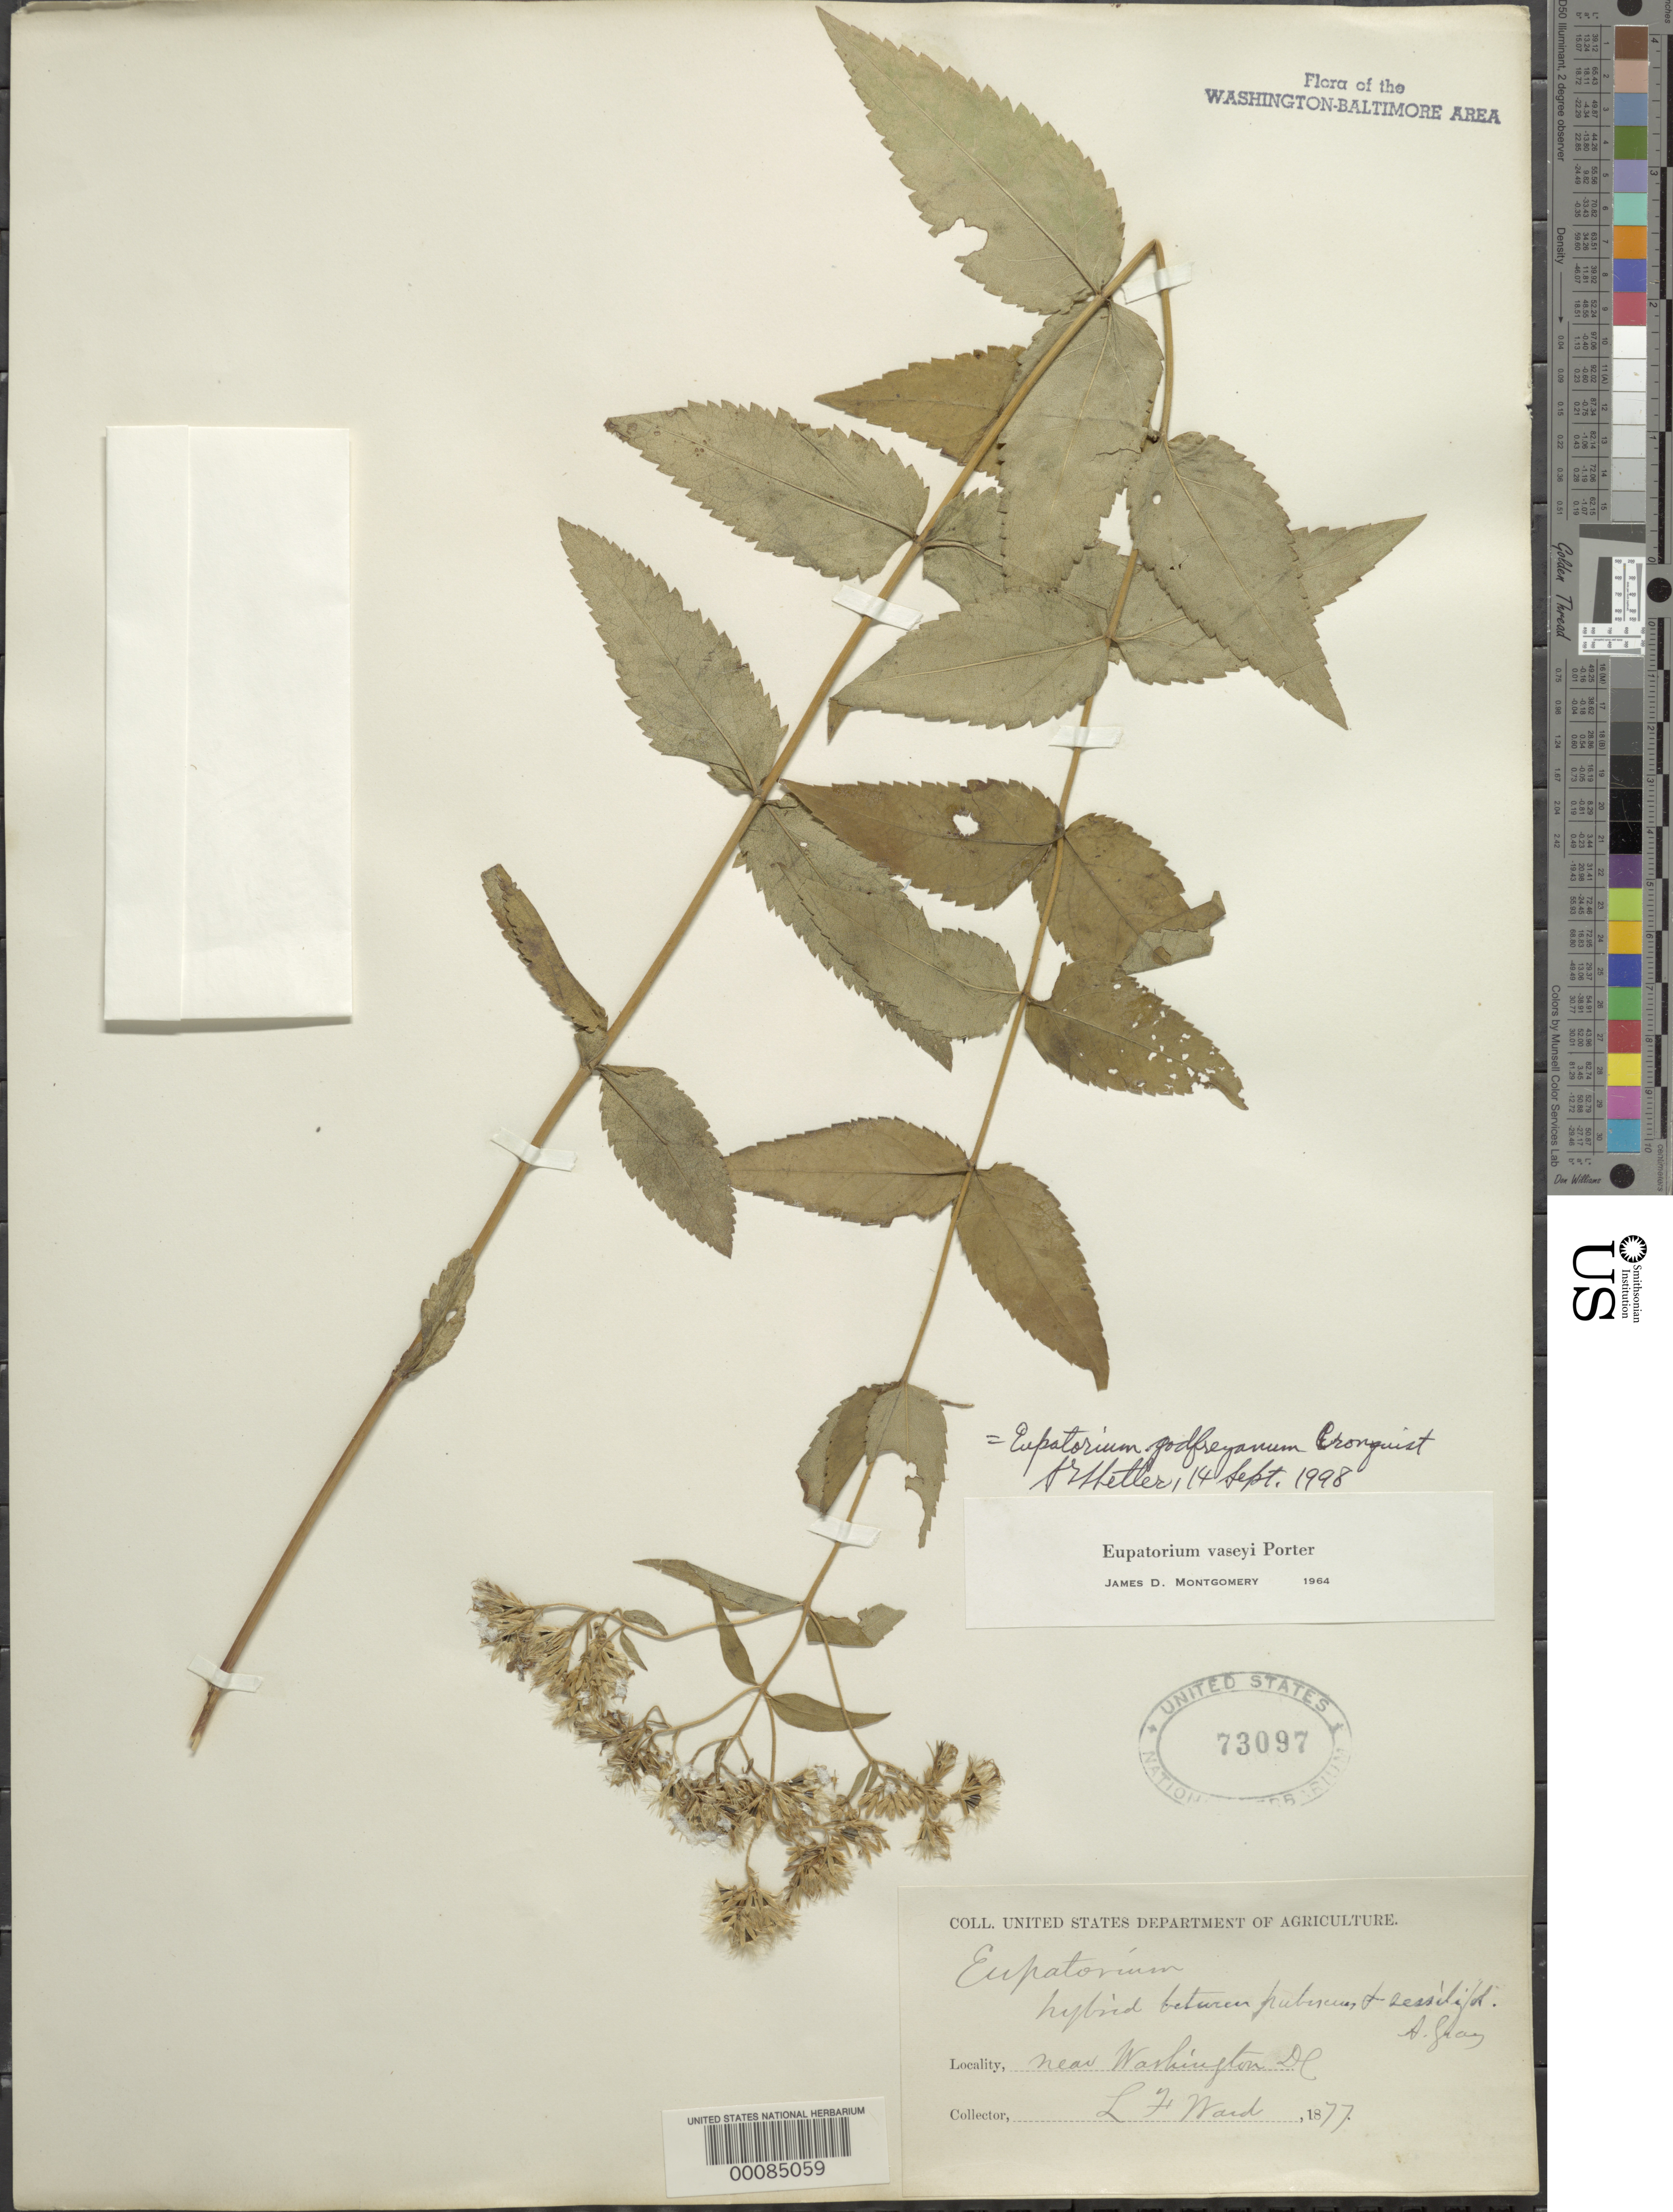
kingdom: Plantae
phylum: Tracheophyta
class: Magnoliopsida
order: Asterales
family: Asteraceae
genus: Eupatorium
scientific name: Eupatorium godfreyanum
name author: Cronq.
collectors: L. F. Ward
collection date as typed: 1877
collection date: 1877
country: United States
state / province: District of Columbia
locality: Near Washington DC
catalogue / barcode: US 73097